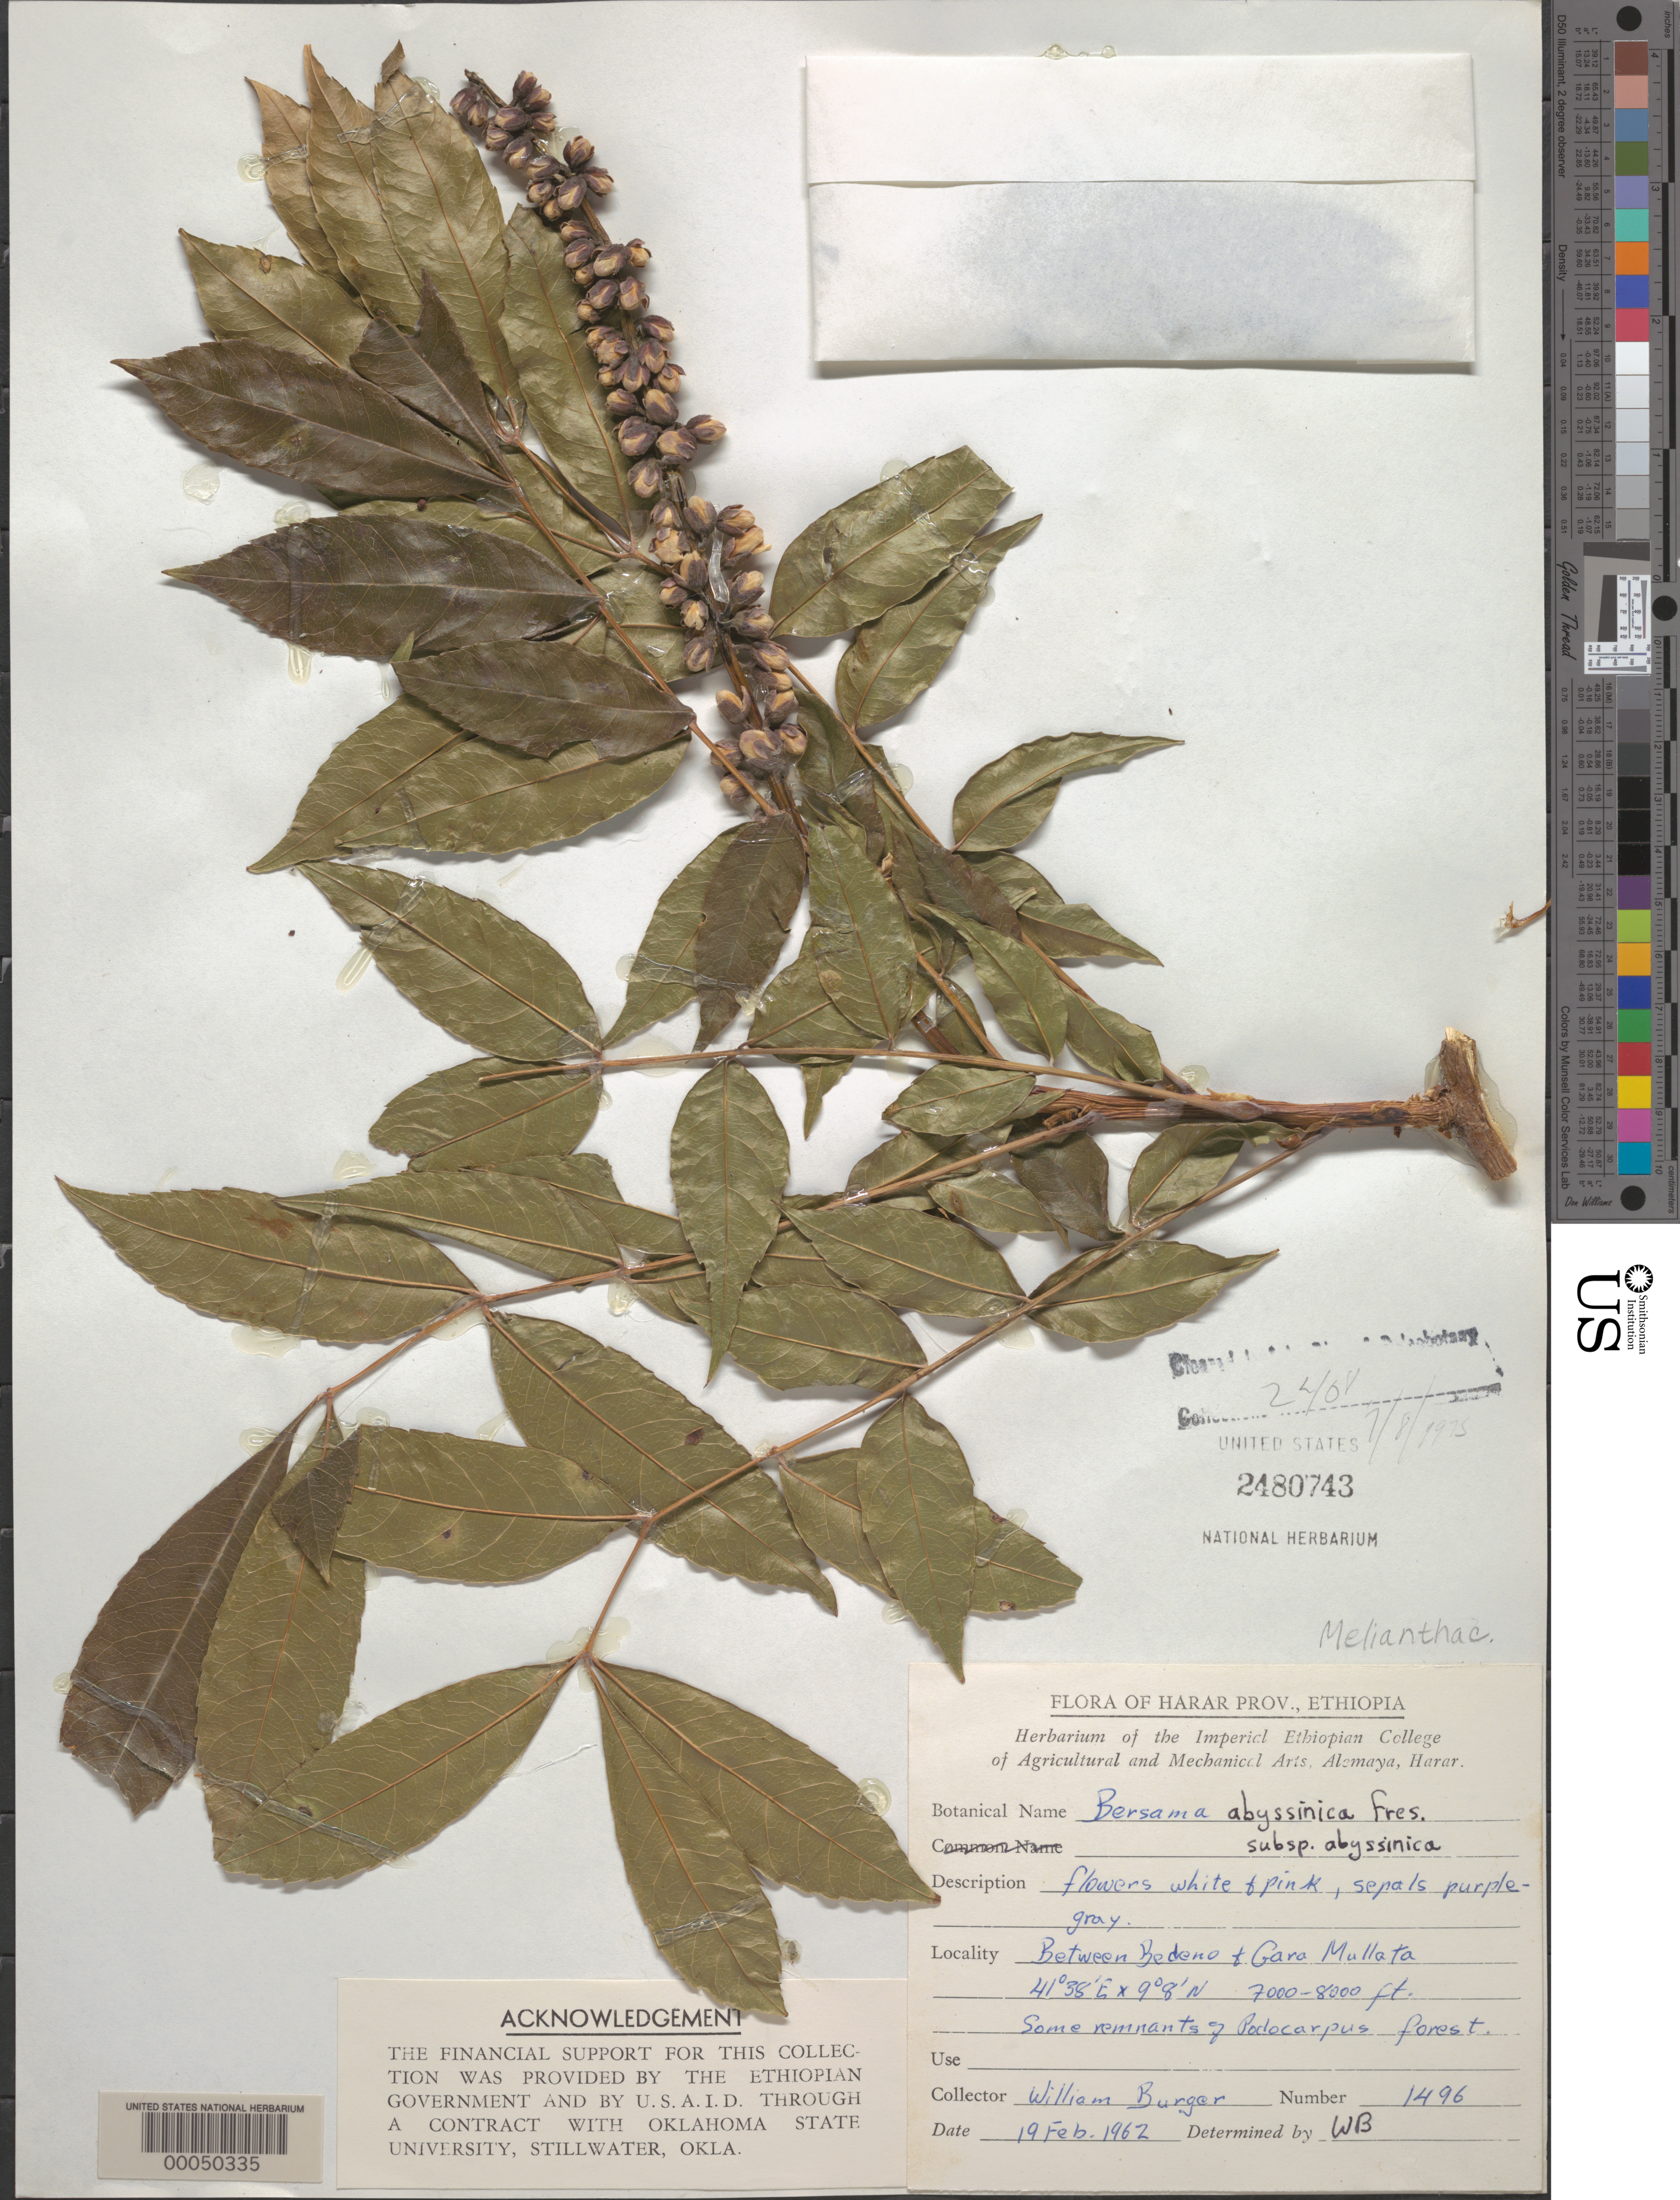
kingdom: Plantae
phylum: Tracheophyta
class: Magnoliopsida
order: Geraniales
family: Melianthaceae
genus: Bersama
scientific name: Bersama abyssinica subsp. abyssinica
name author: Fresen.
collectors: W. Burger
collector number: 1496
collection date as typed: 19 Feb 1962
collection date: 1962-02-19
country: Ethiopia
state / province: Harari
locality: Between bedeno and gara mullata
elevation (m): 2134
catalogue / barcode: US 2480743